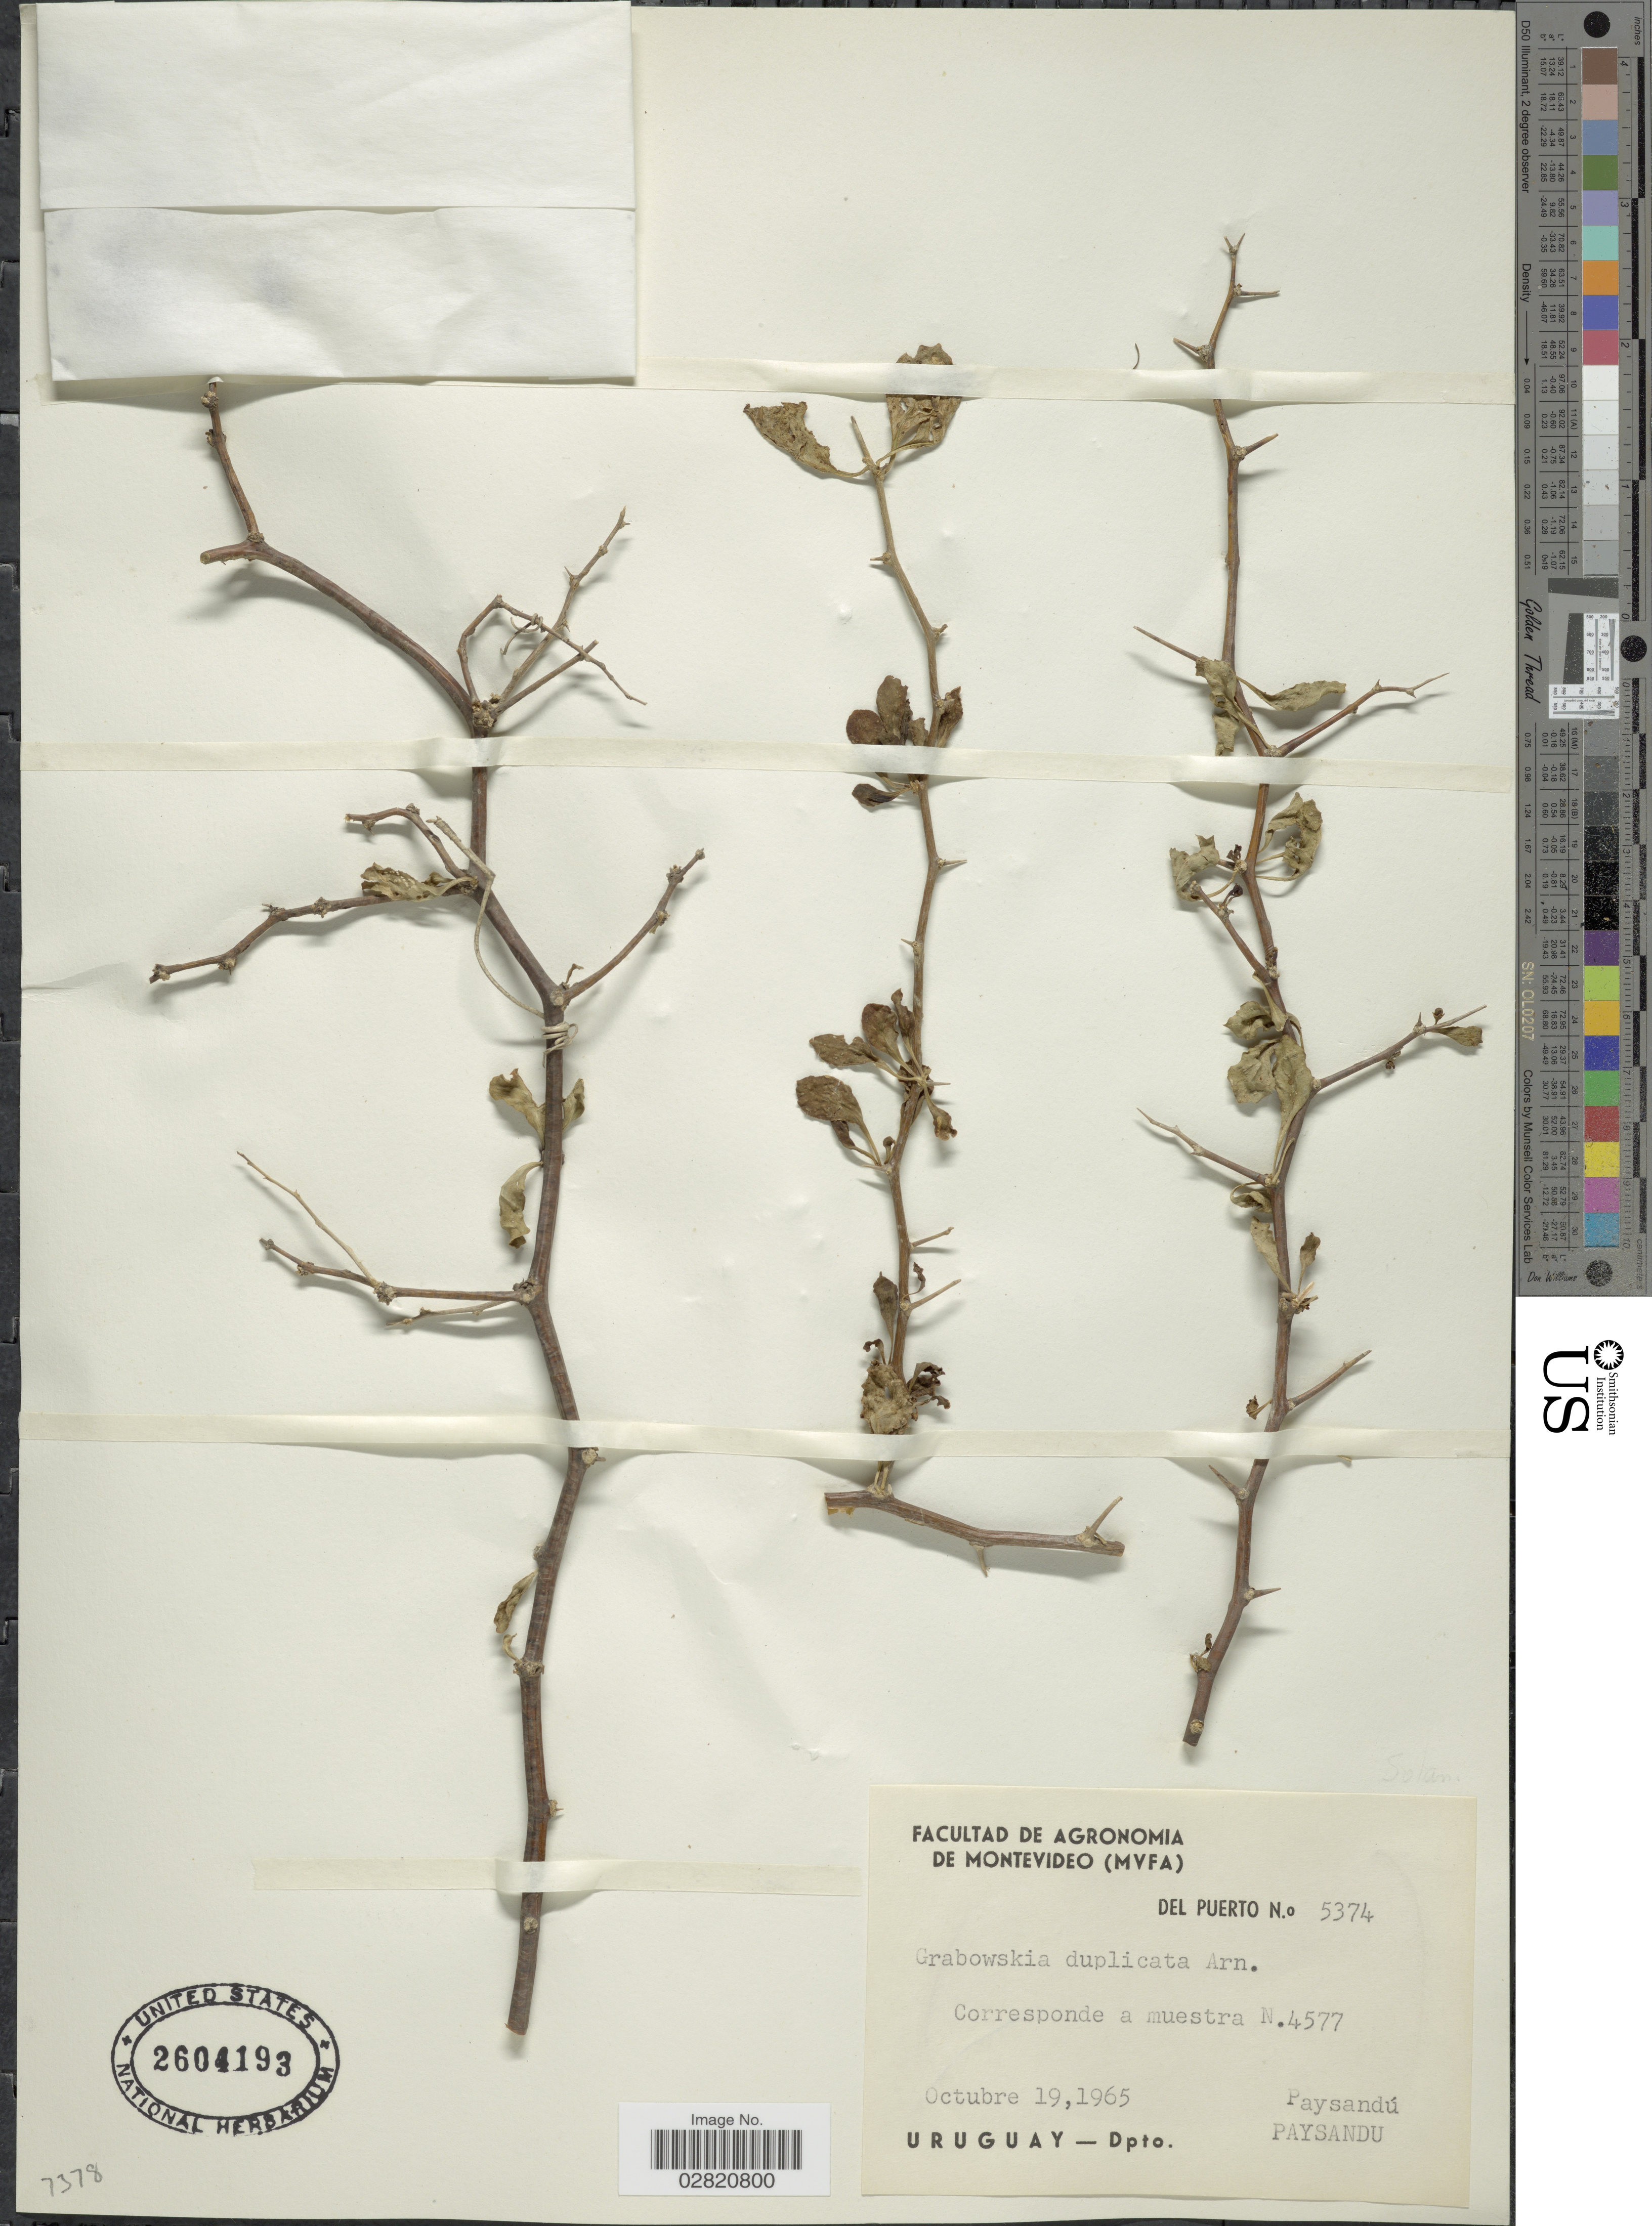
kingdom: Plantae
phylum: Tracheophyta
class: Magnoliopsida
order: Solanales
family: Solanaceae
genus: Grabowskia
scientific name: Grabowskia duplicata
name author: Arn.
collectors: Del Puerto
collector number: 5374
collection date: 1965-10-19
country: Uruguay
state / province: Paysandu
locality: Dpto. Paysandú.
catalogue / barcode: US 2604193